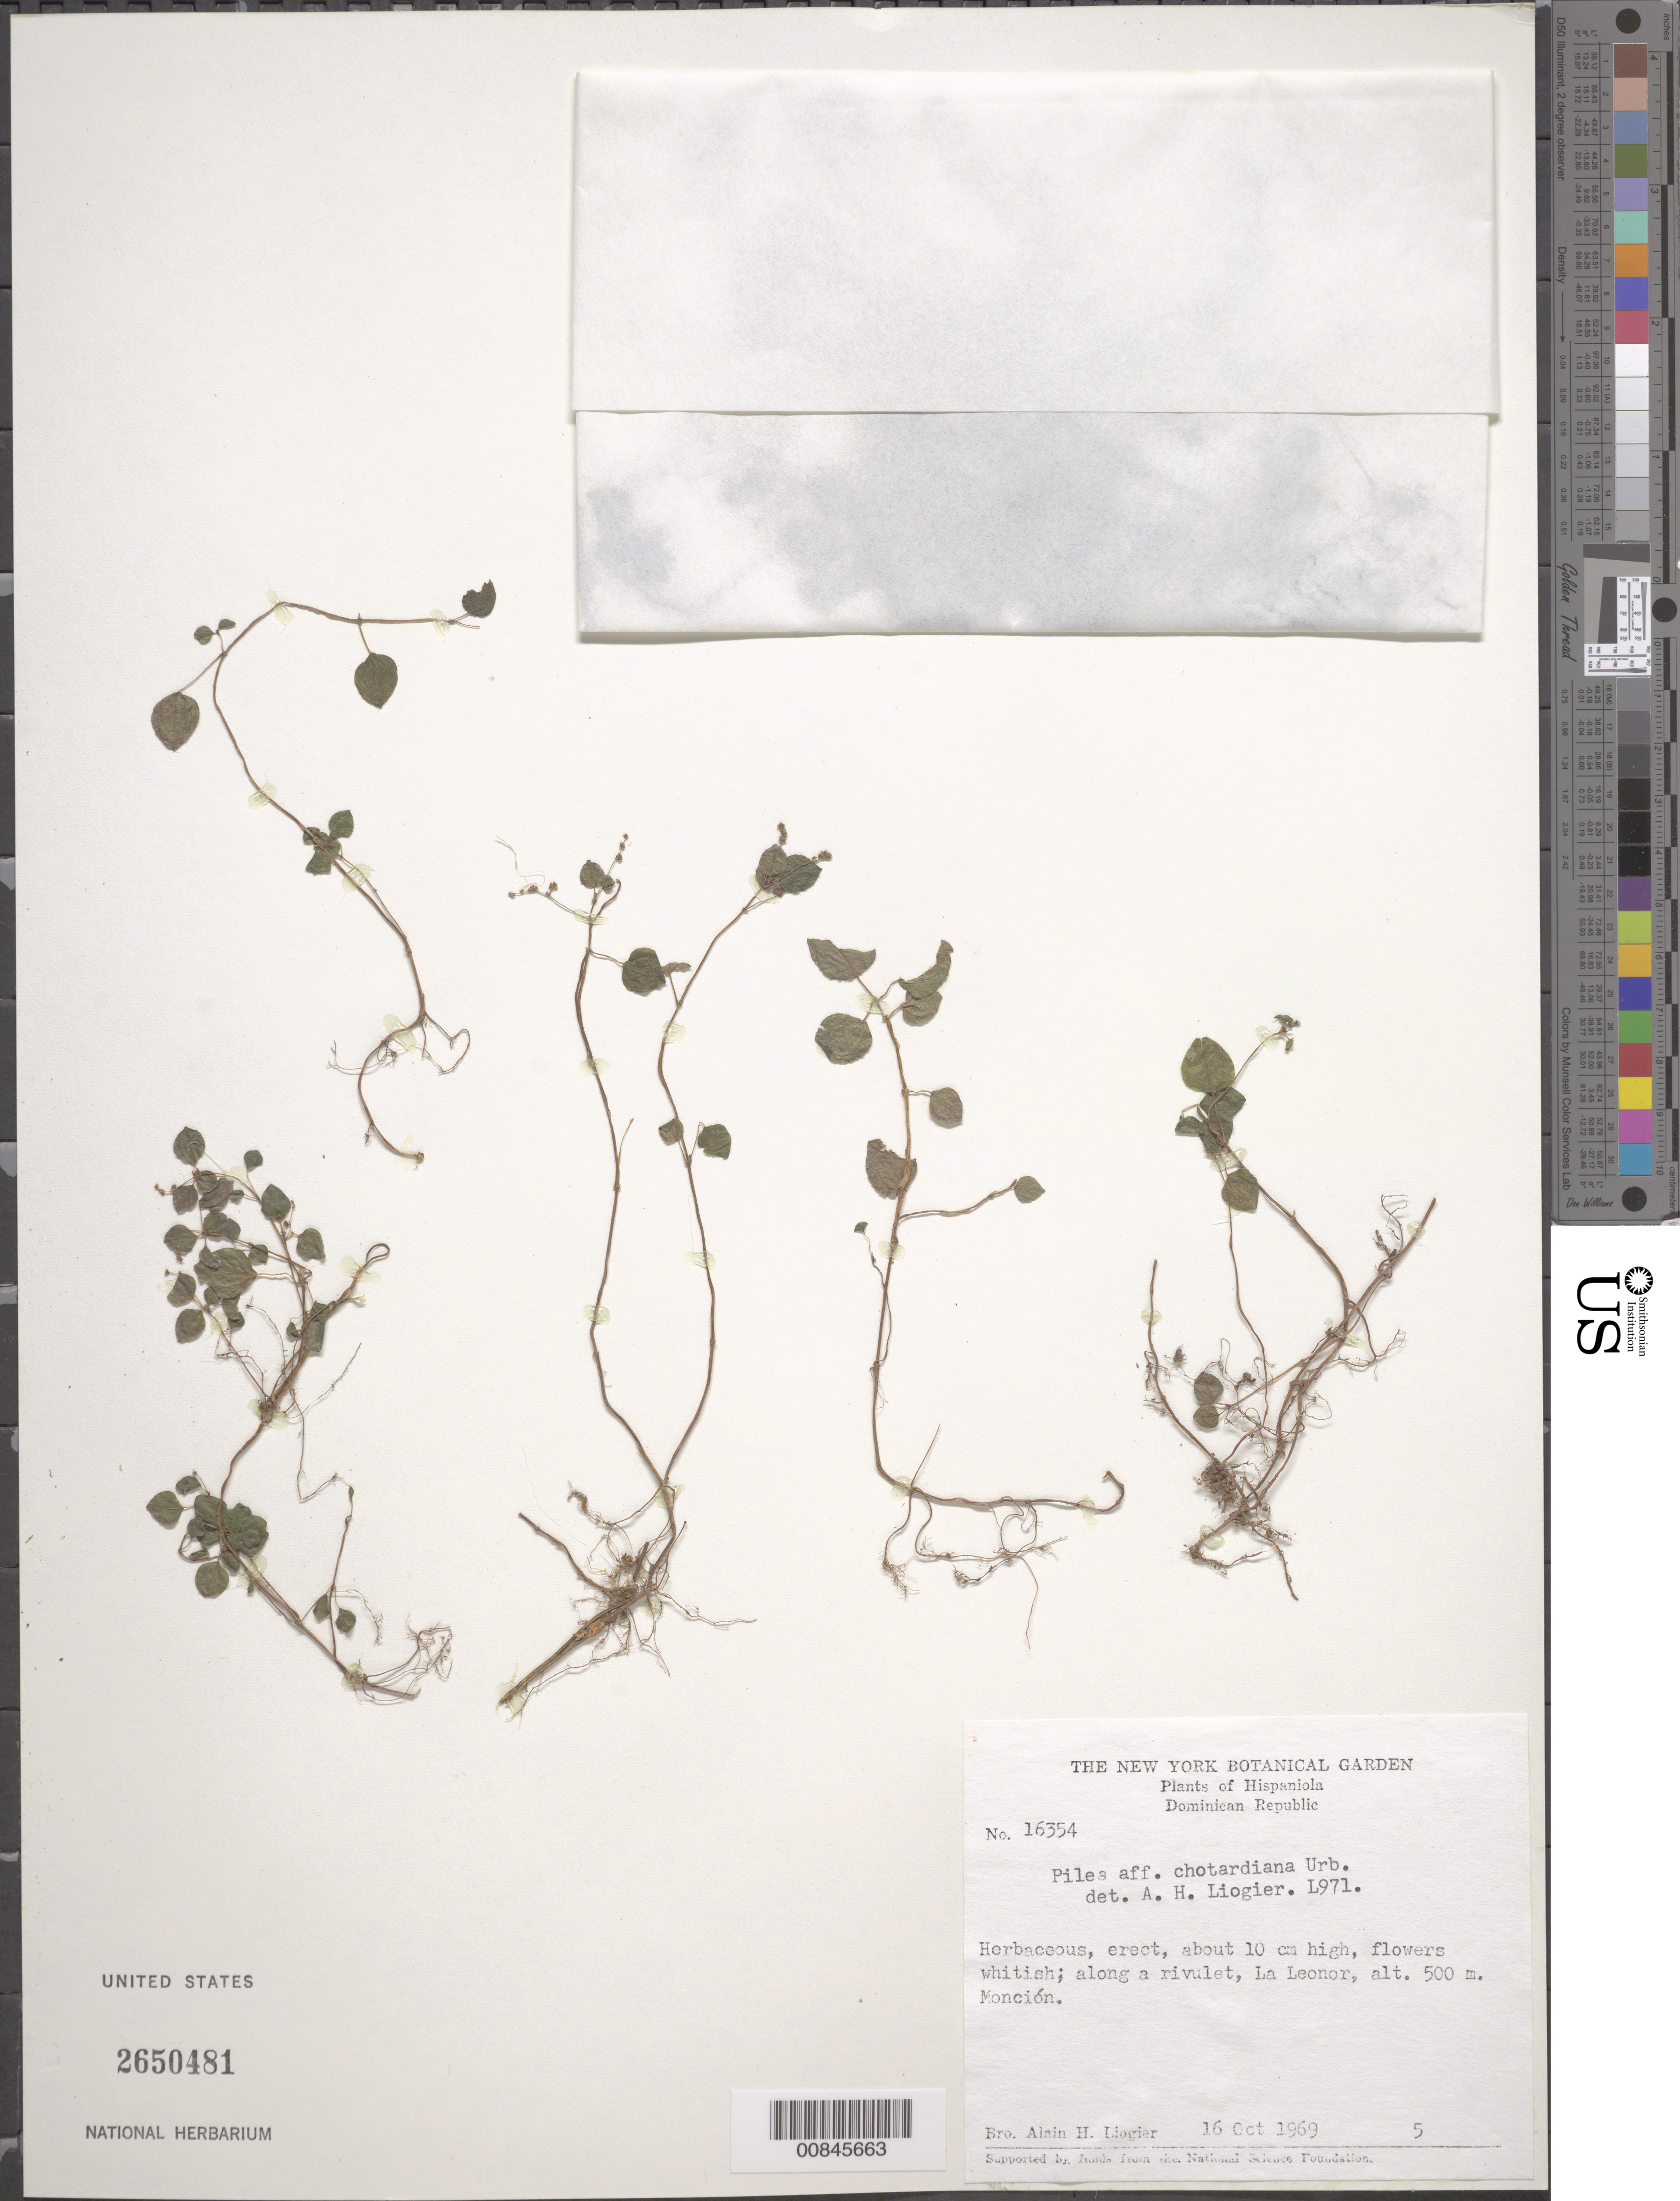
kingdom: Plantae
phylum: Tracheophyta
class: Magnoliopsida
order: Rosales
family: Urticaceae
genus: Pilea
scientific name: Pilea chotardiana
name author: Urb. & Ekman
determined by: Liogier, Alain H.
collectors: A. H. Liogier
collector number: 16354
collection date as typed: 16 Oct 1969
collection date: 1969-10-16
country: Dominican Republic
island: Hispaniola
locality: Along a rivulet, La Leonor, Monción.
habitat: Along a rivulet.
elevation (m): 500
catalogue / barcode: US 2650481